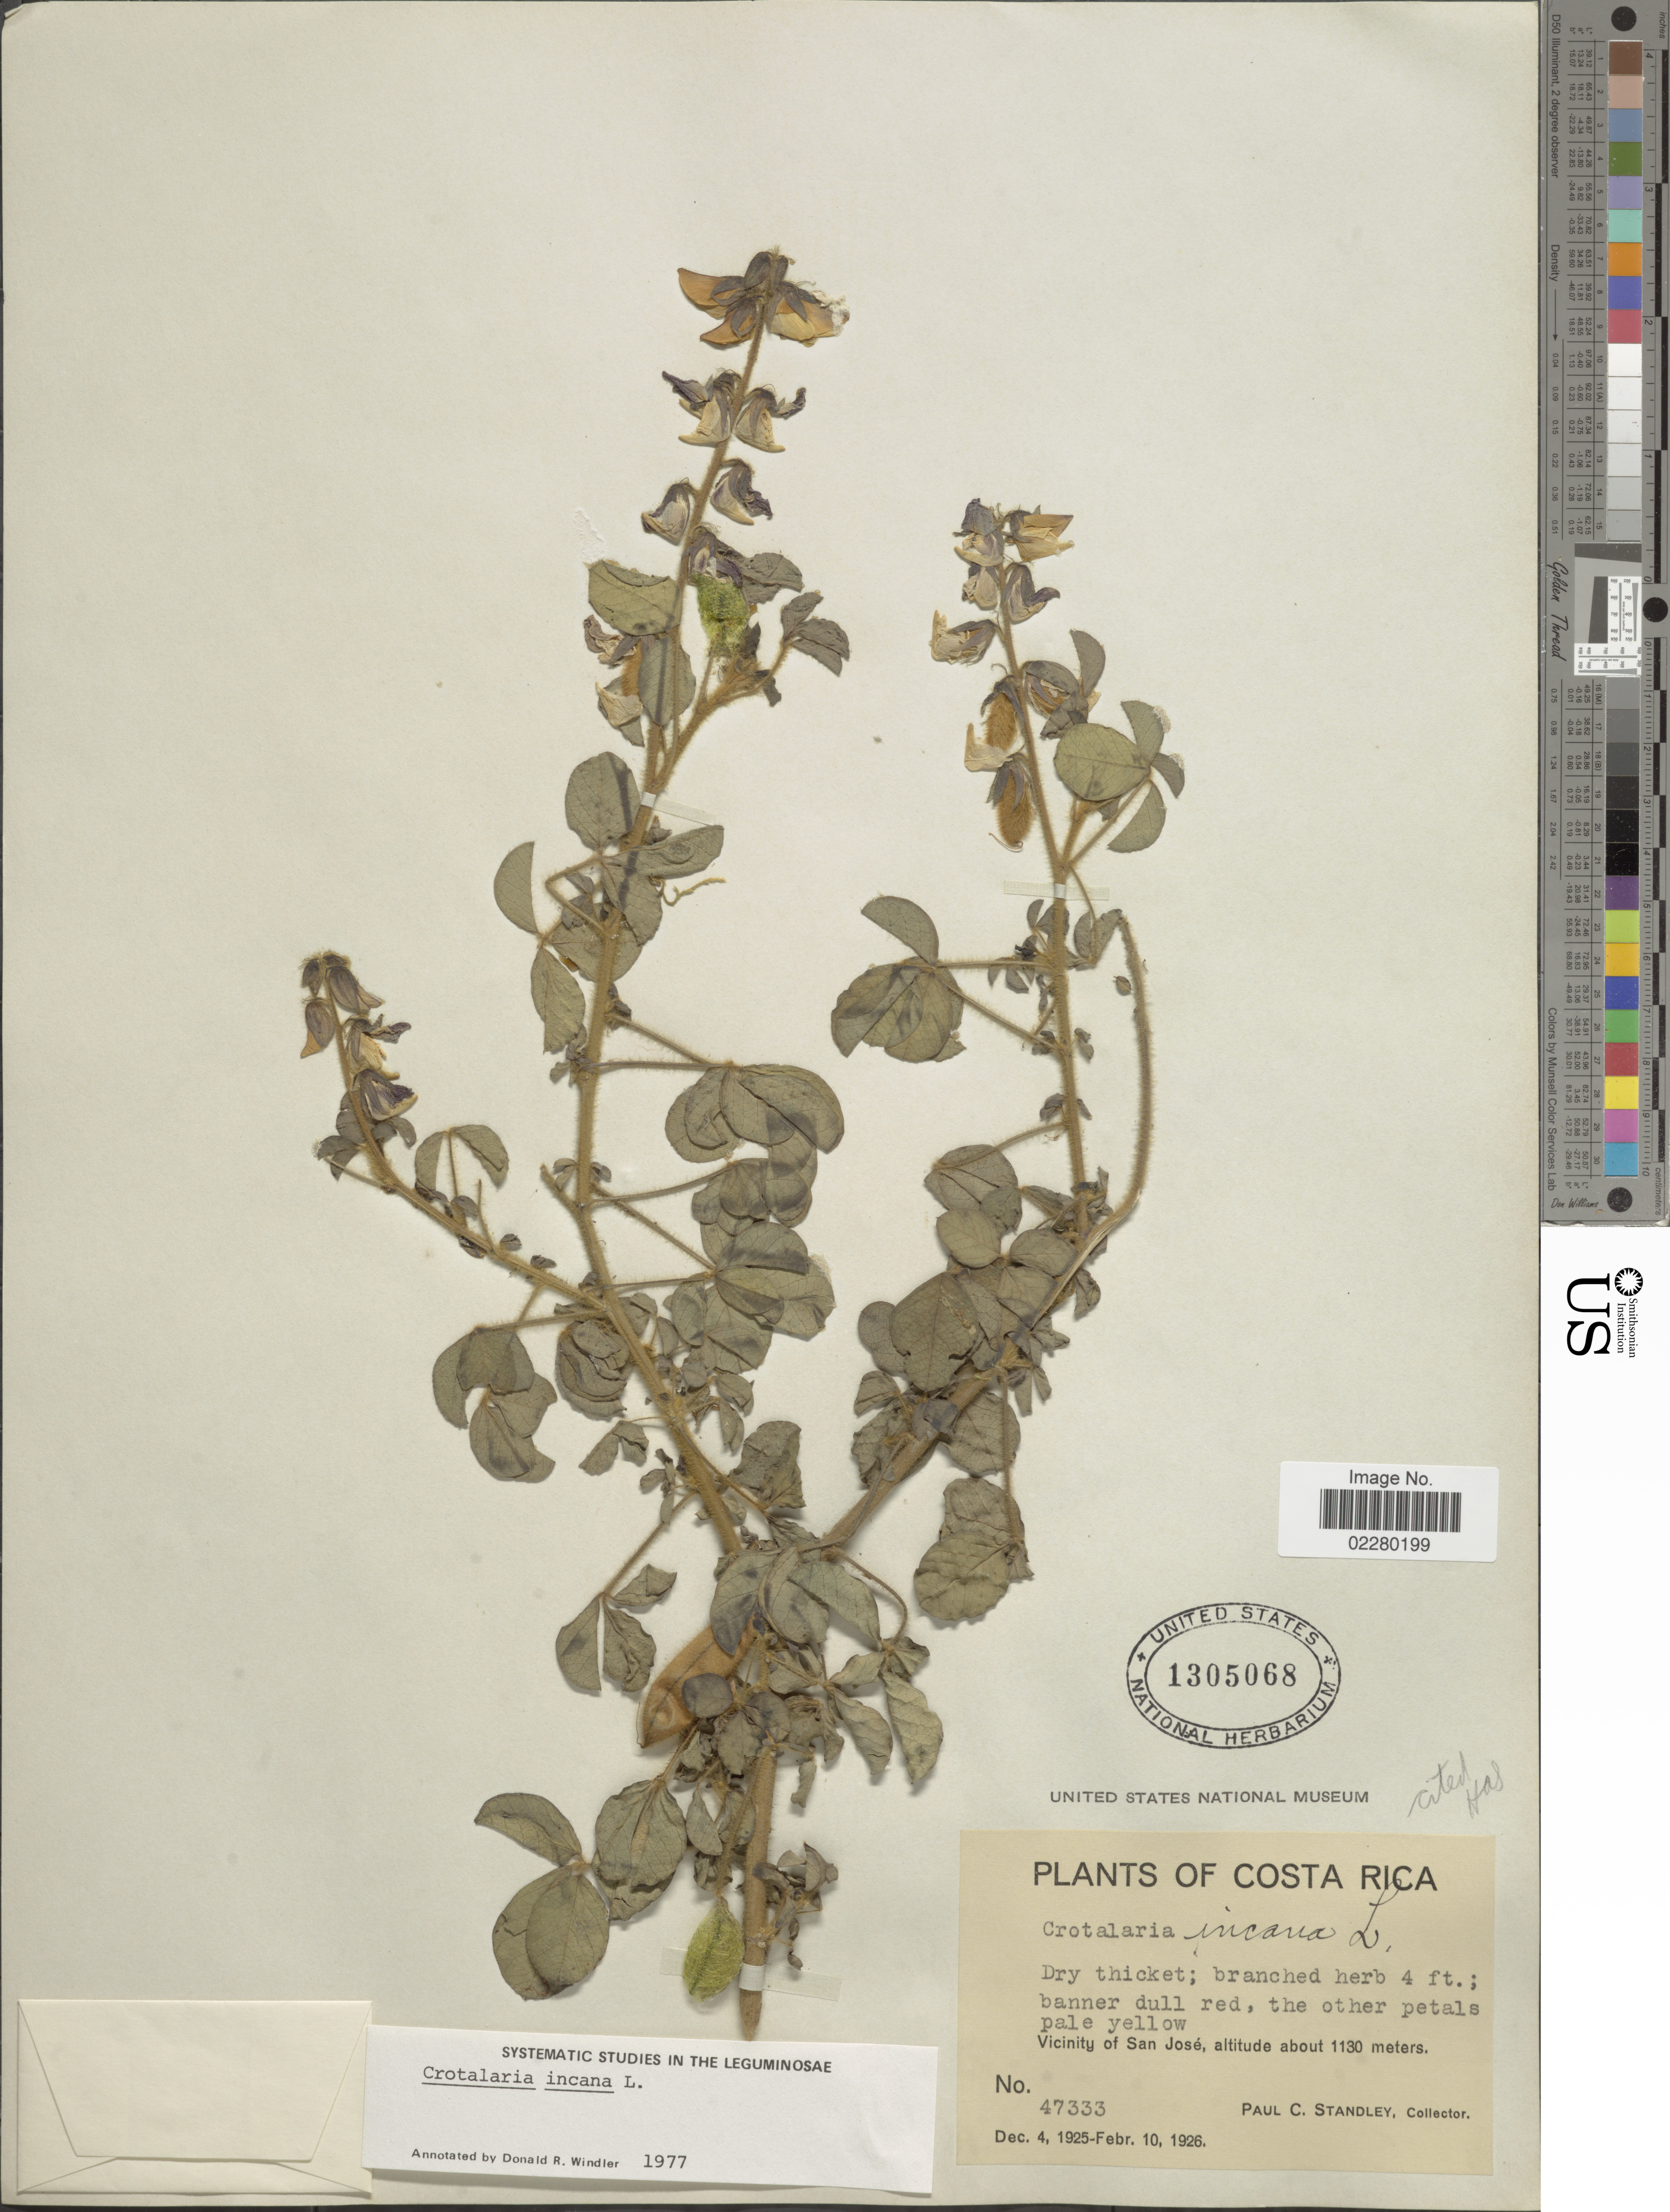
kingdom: Plantae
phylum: Tracheophyta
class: Magnoliopsida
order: Fabales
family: Fabaceae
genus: Crotalaria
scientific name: Crotalaria incana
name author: L.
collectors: P. C. Standley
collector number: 47333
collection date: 1925-12-04/1926-02-10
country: Costa Rica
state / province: San José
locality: Vicinity of San José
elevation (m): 1130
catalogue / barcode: US 1305068